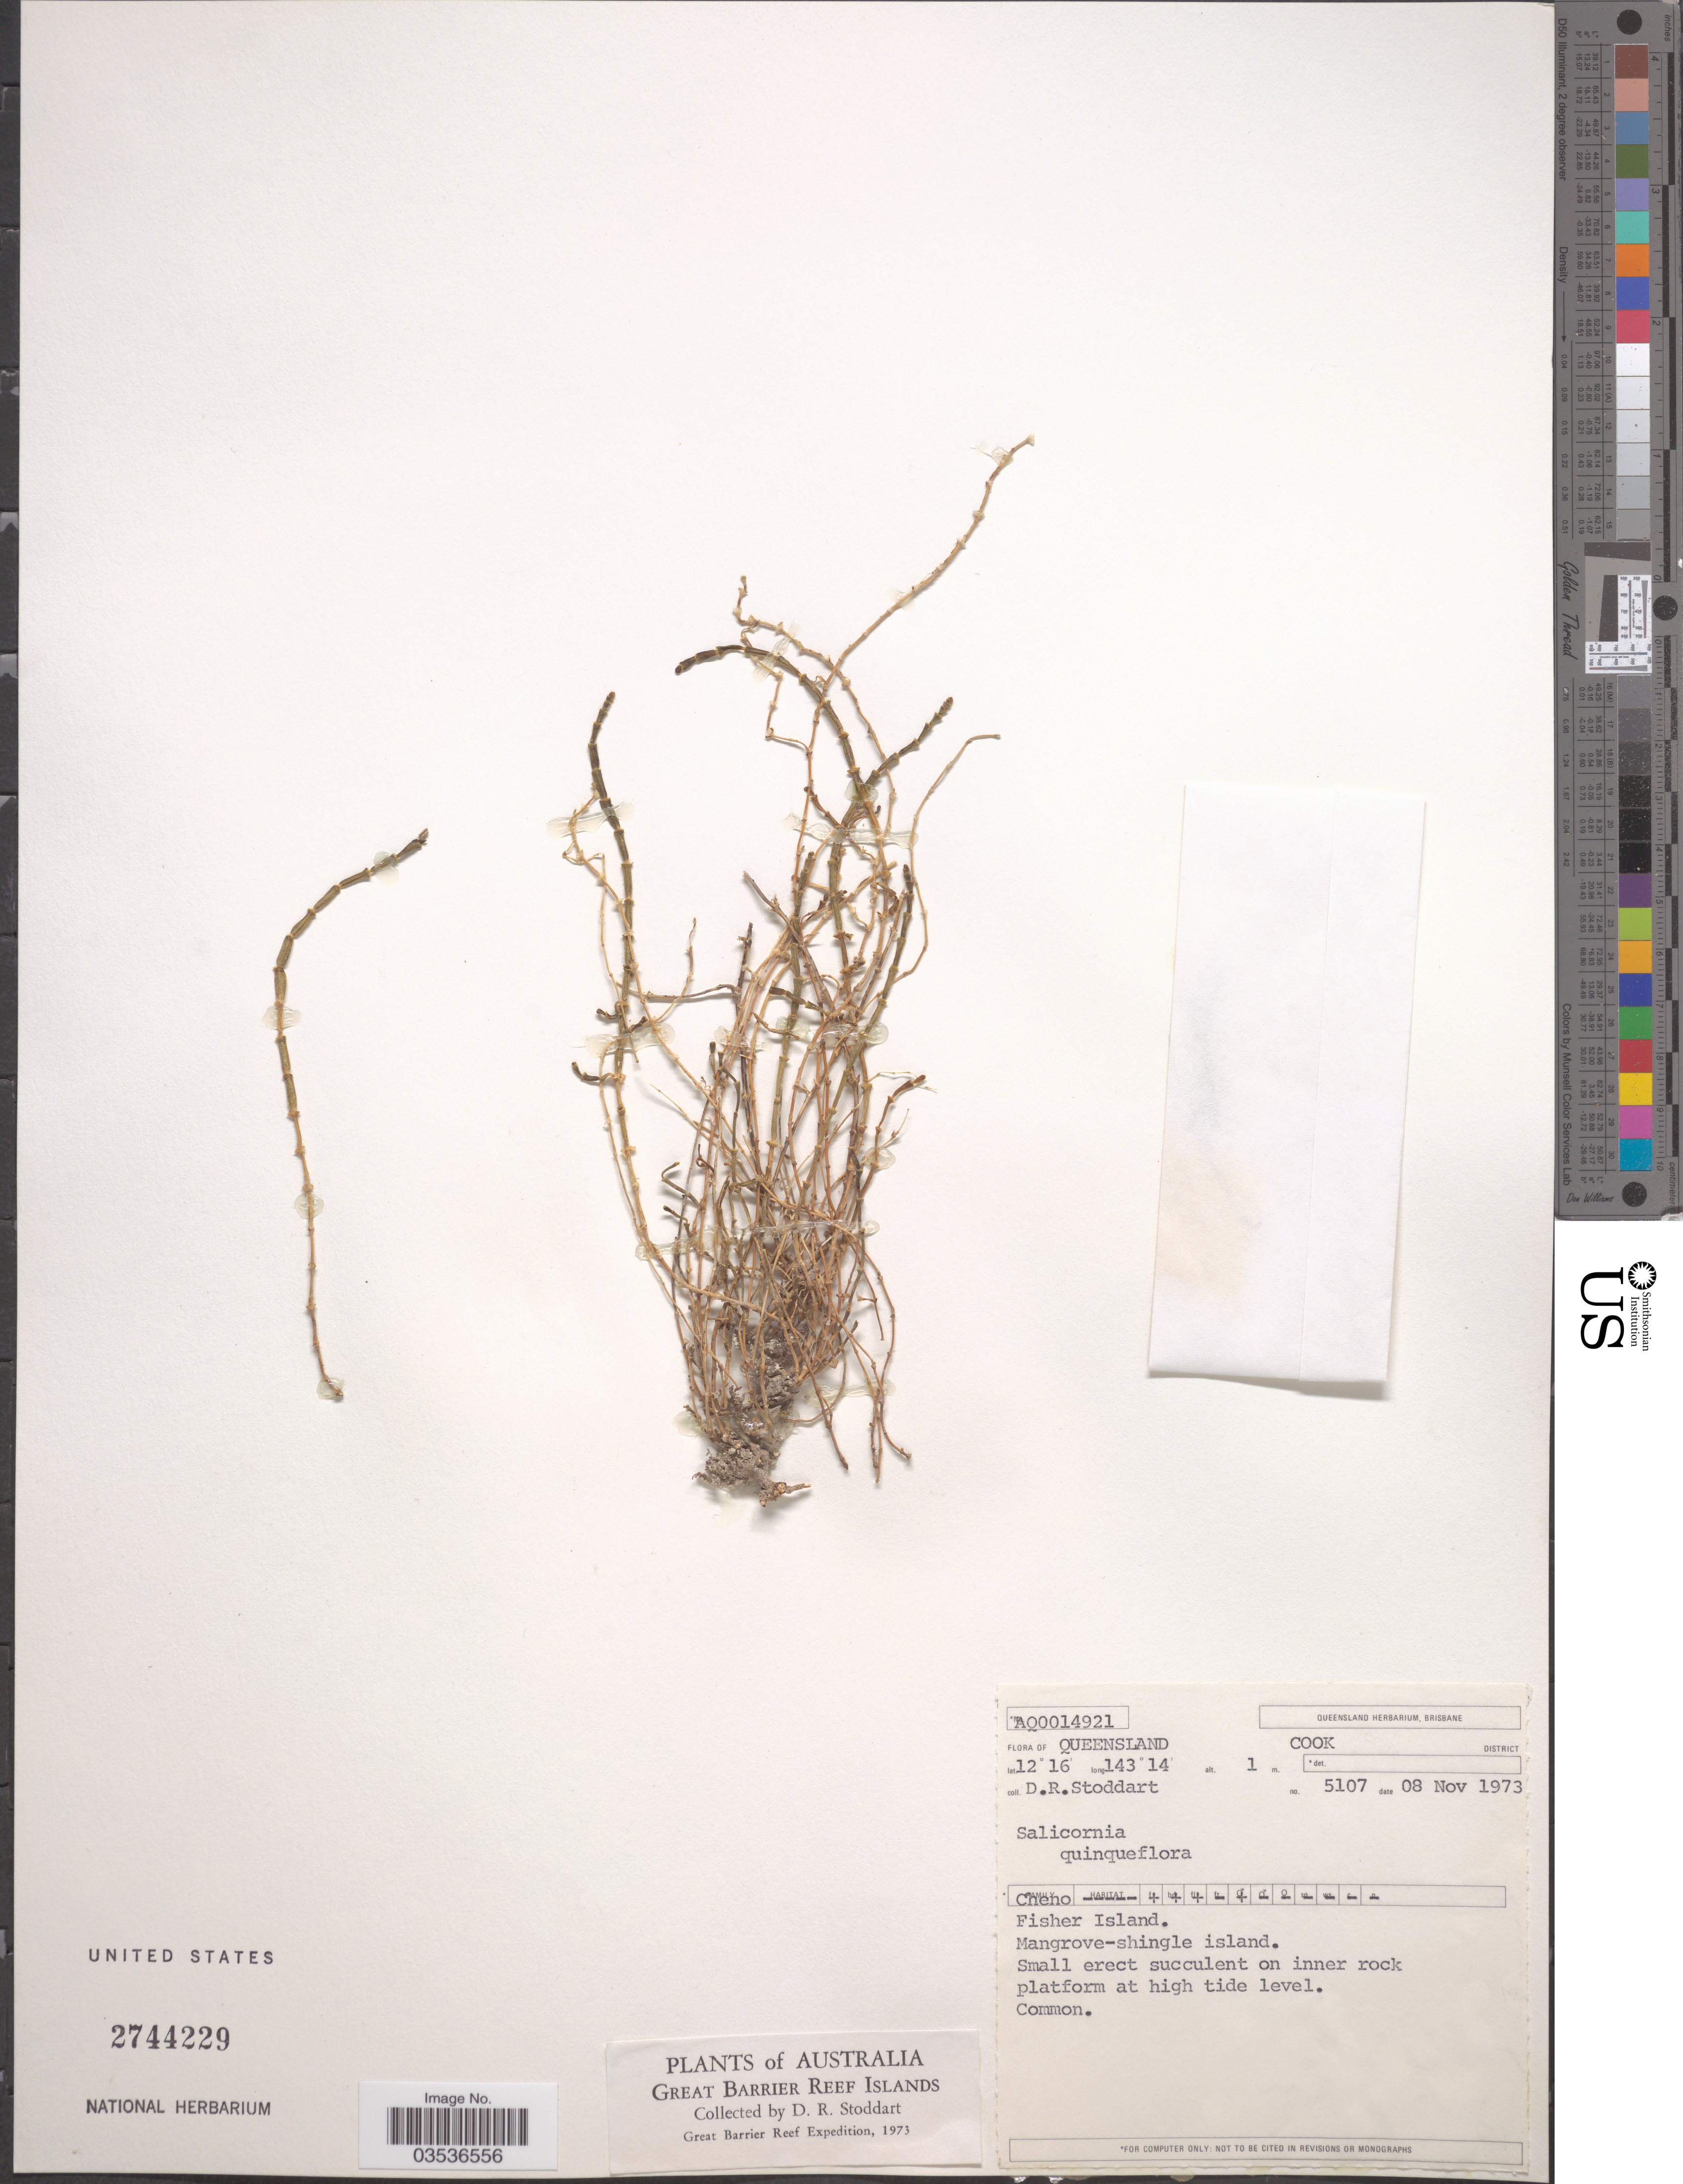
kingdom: Plantae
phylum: Tracheophyta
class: Magnoliopsida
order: Caryophyllales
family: Amaranthaceae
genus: Salicornia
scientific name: Salicornia quinqueflora subsp. quinqueflora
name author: Bunge ex Ung.-Sternb.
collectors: D. R. Stoddart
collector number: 5107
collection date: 1973-11-08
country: Australia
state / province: Queensland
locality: Cook District. Fisher Island. Great Barrier Reef Islands.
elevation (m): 1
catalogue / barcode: US 2744229